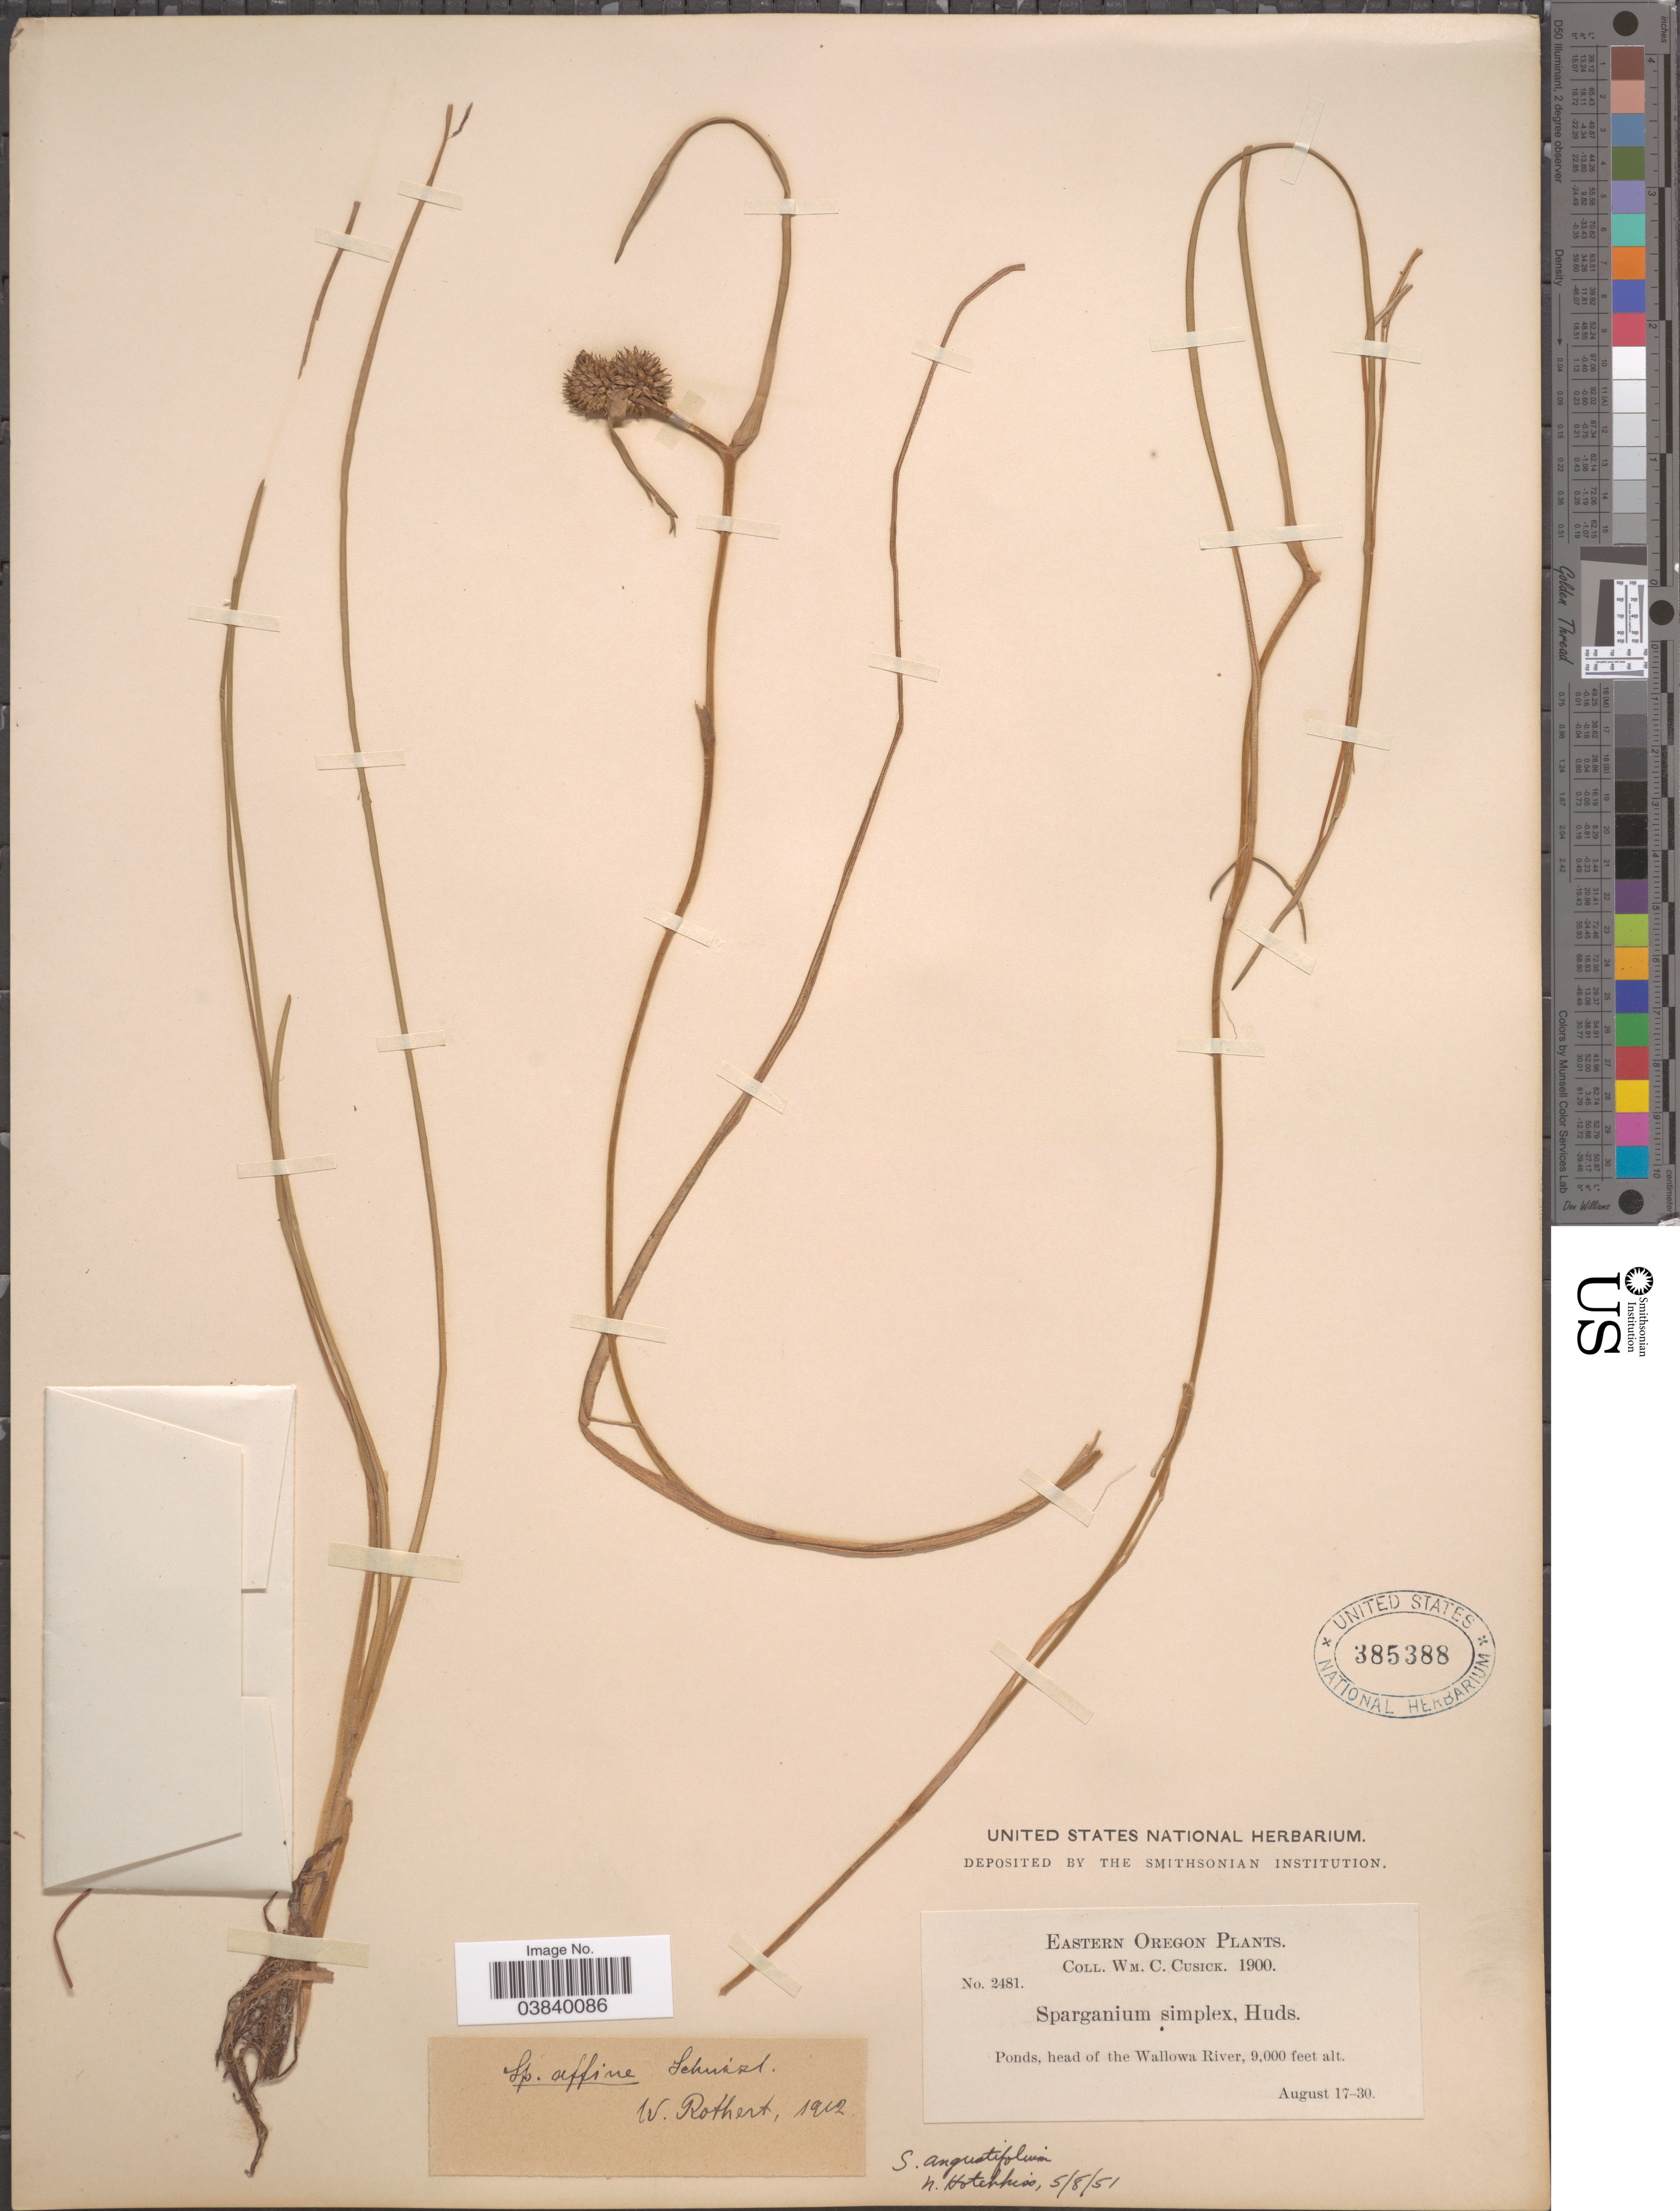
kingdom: Plantae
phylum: Tracheophyta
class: Liliopsida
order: Poales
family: Typhaceae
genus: Sparganium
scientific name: Sparganium angustifolium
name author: Michx.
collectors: W. C. Cusick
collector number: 2481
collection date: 1900-08-17/1900-08-30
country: United States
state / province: Oregon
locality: Eastern Oregon. Ponds, head of the Wallowa River.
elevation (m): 2743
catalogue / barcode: US 385388